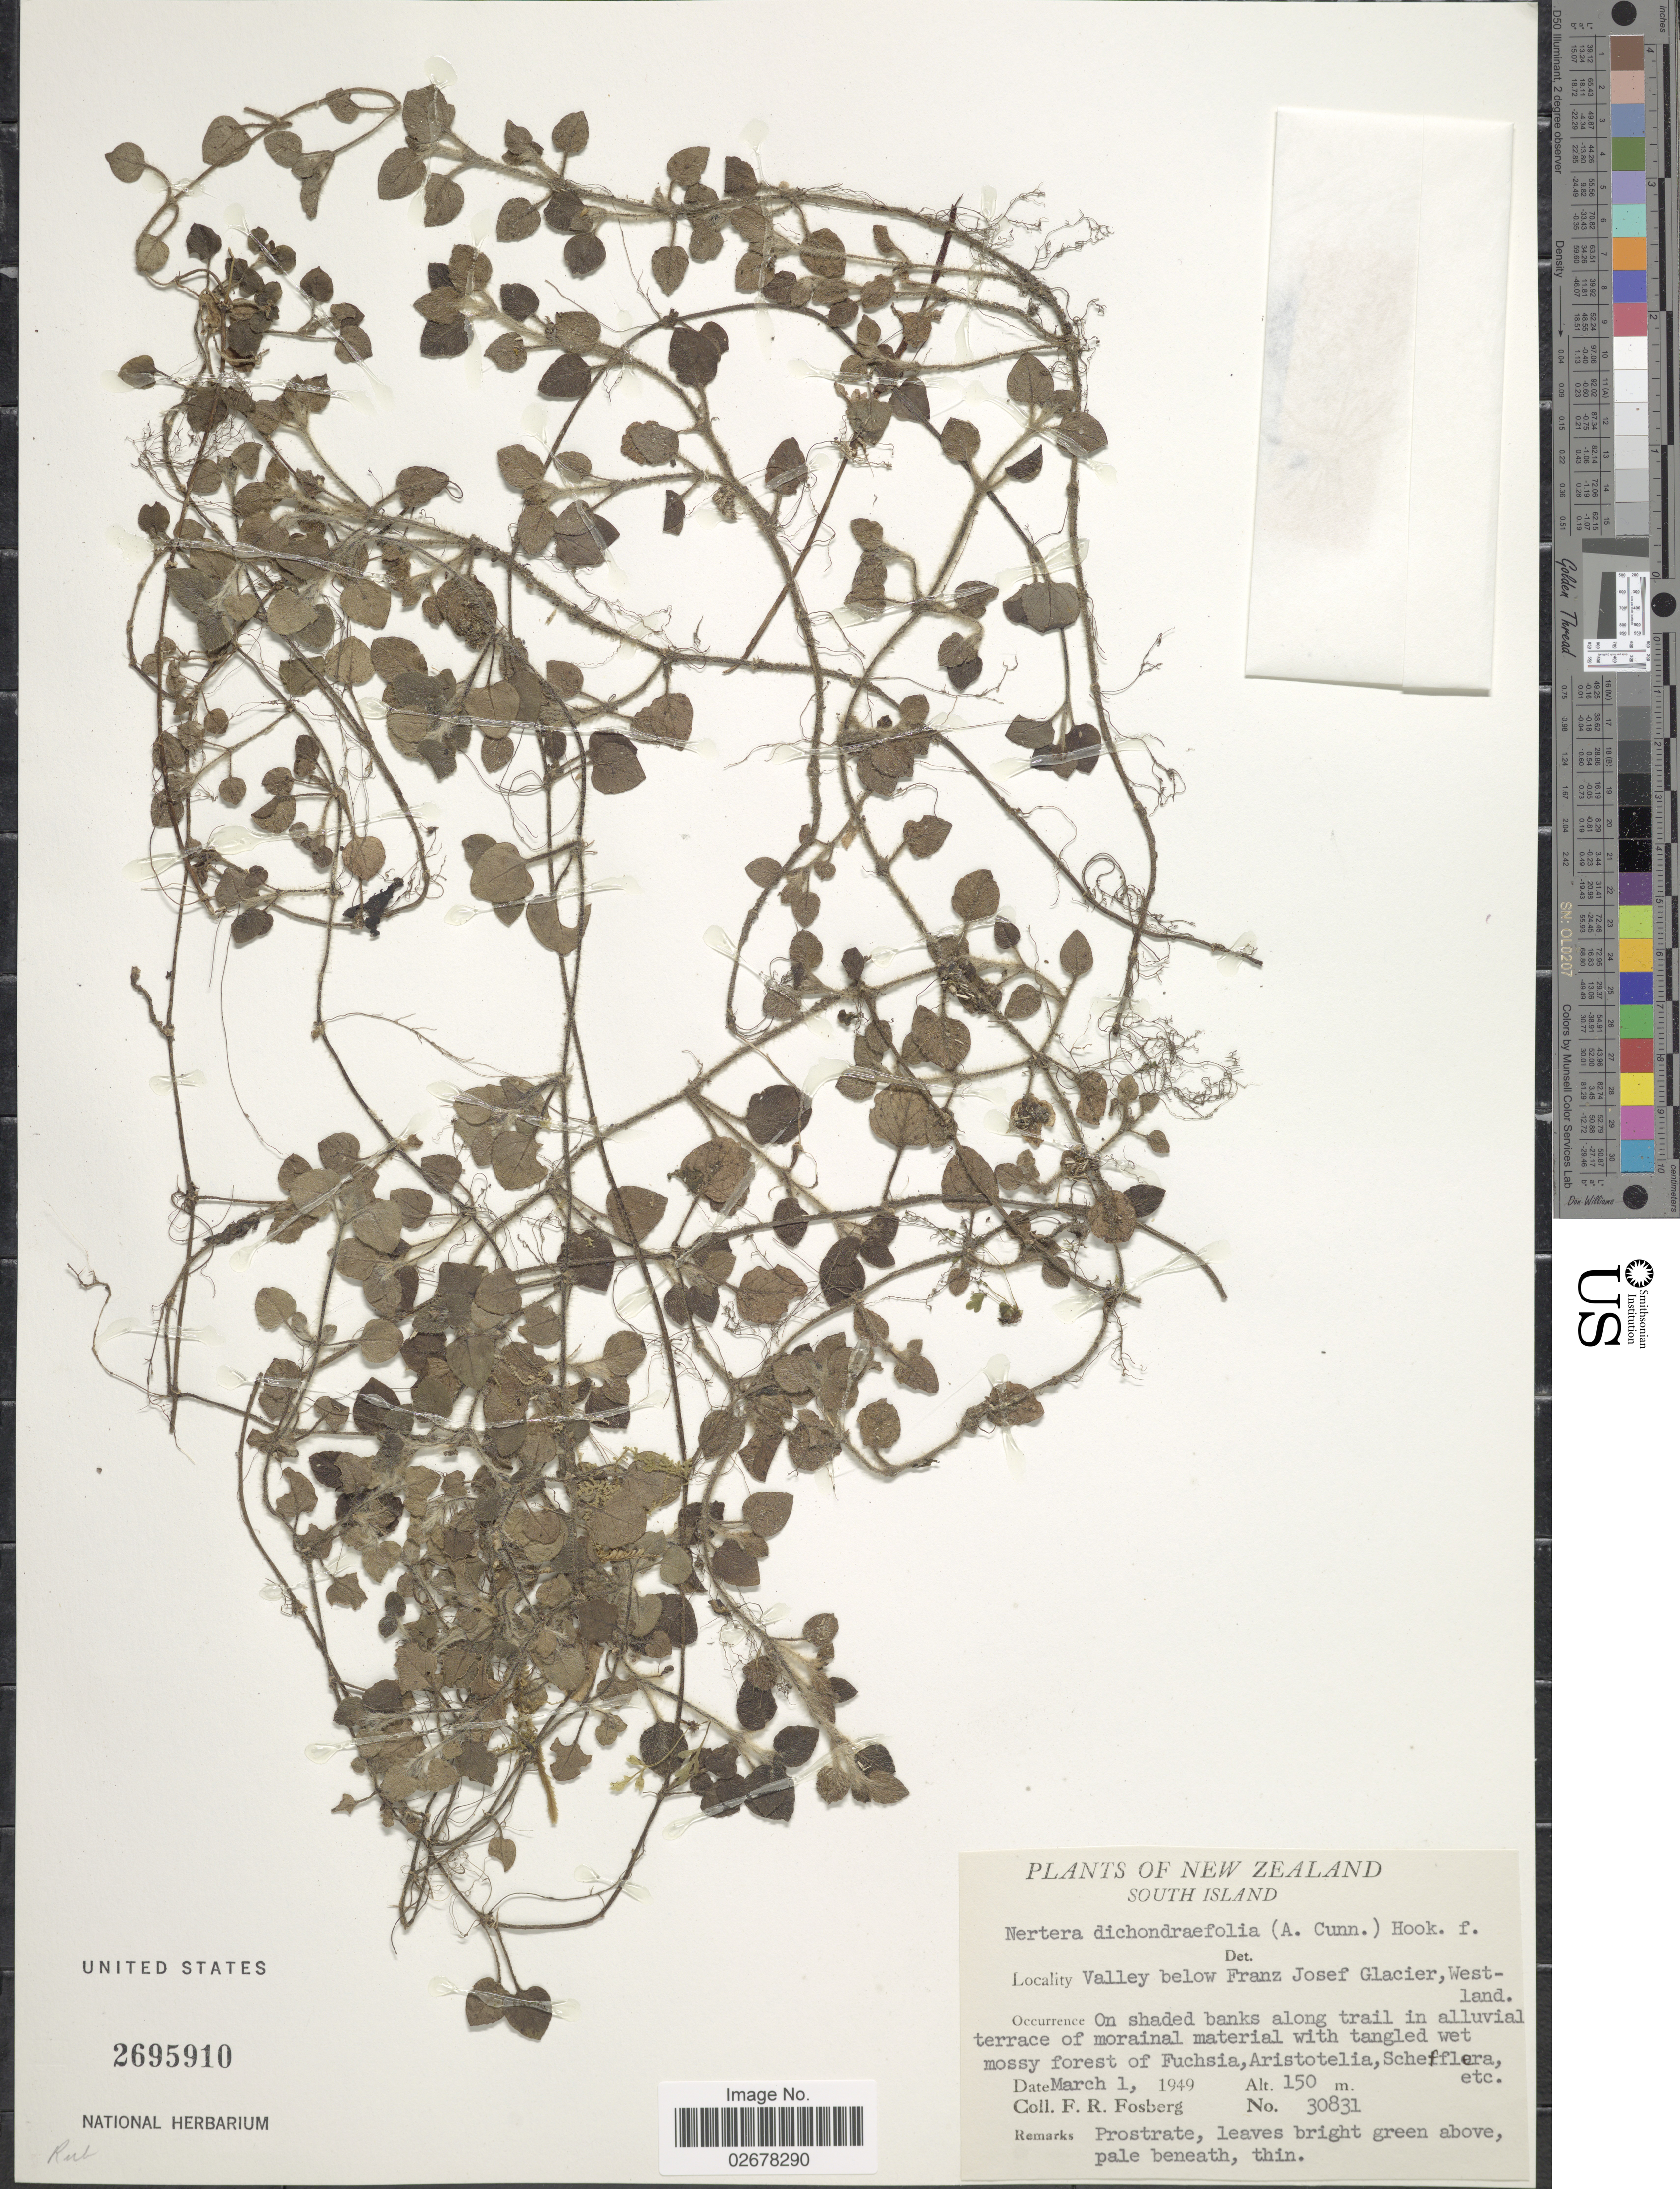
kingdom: Plantae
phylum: Tracheophyta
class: Magnoliopsida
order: Gentianales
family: Rubiaceae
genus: Nertera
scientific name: Nertera dichondrifolia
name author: Hook. f.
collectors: F. R. Fosberg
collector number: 30831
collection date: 1949-03-01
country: New Zealand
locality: South Island, Valley below Franz Joseg Glacier, Westland, on shaded banks along trail.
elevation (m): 150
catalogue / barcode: US 2695910